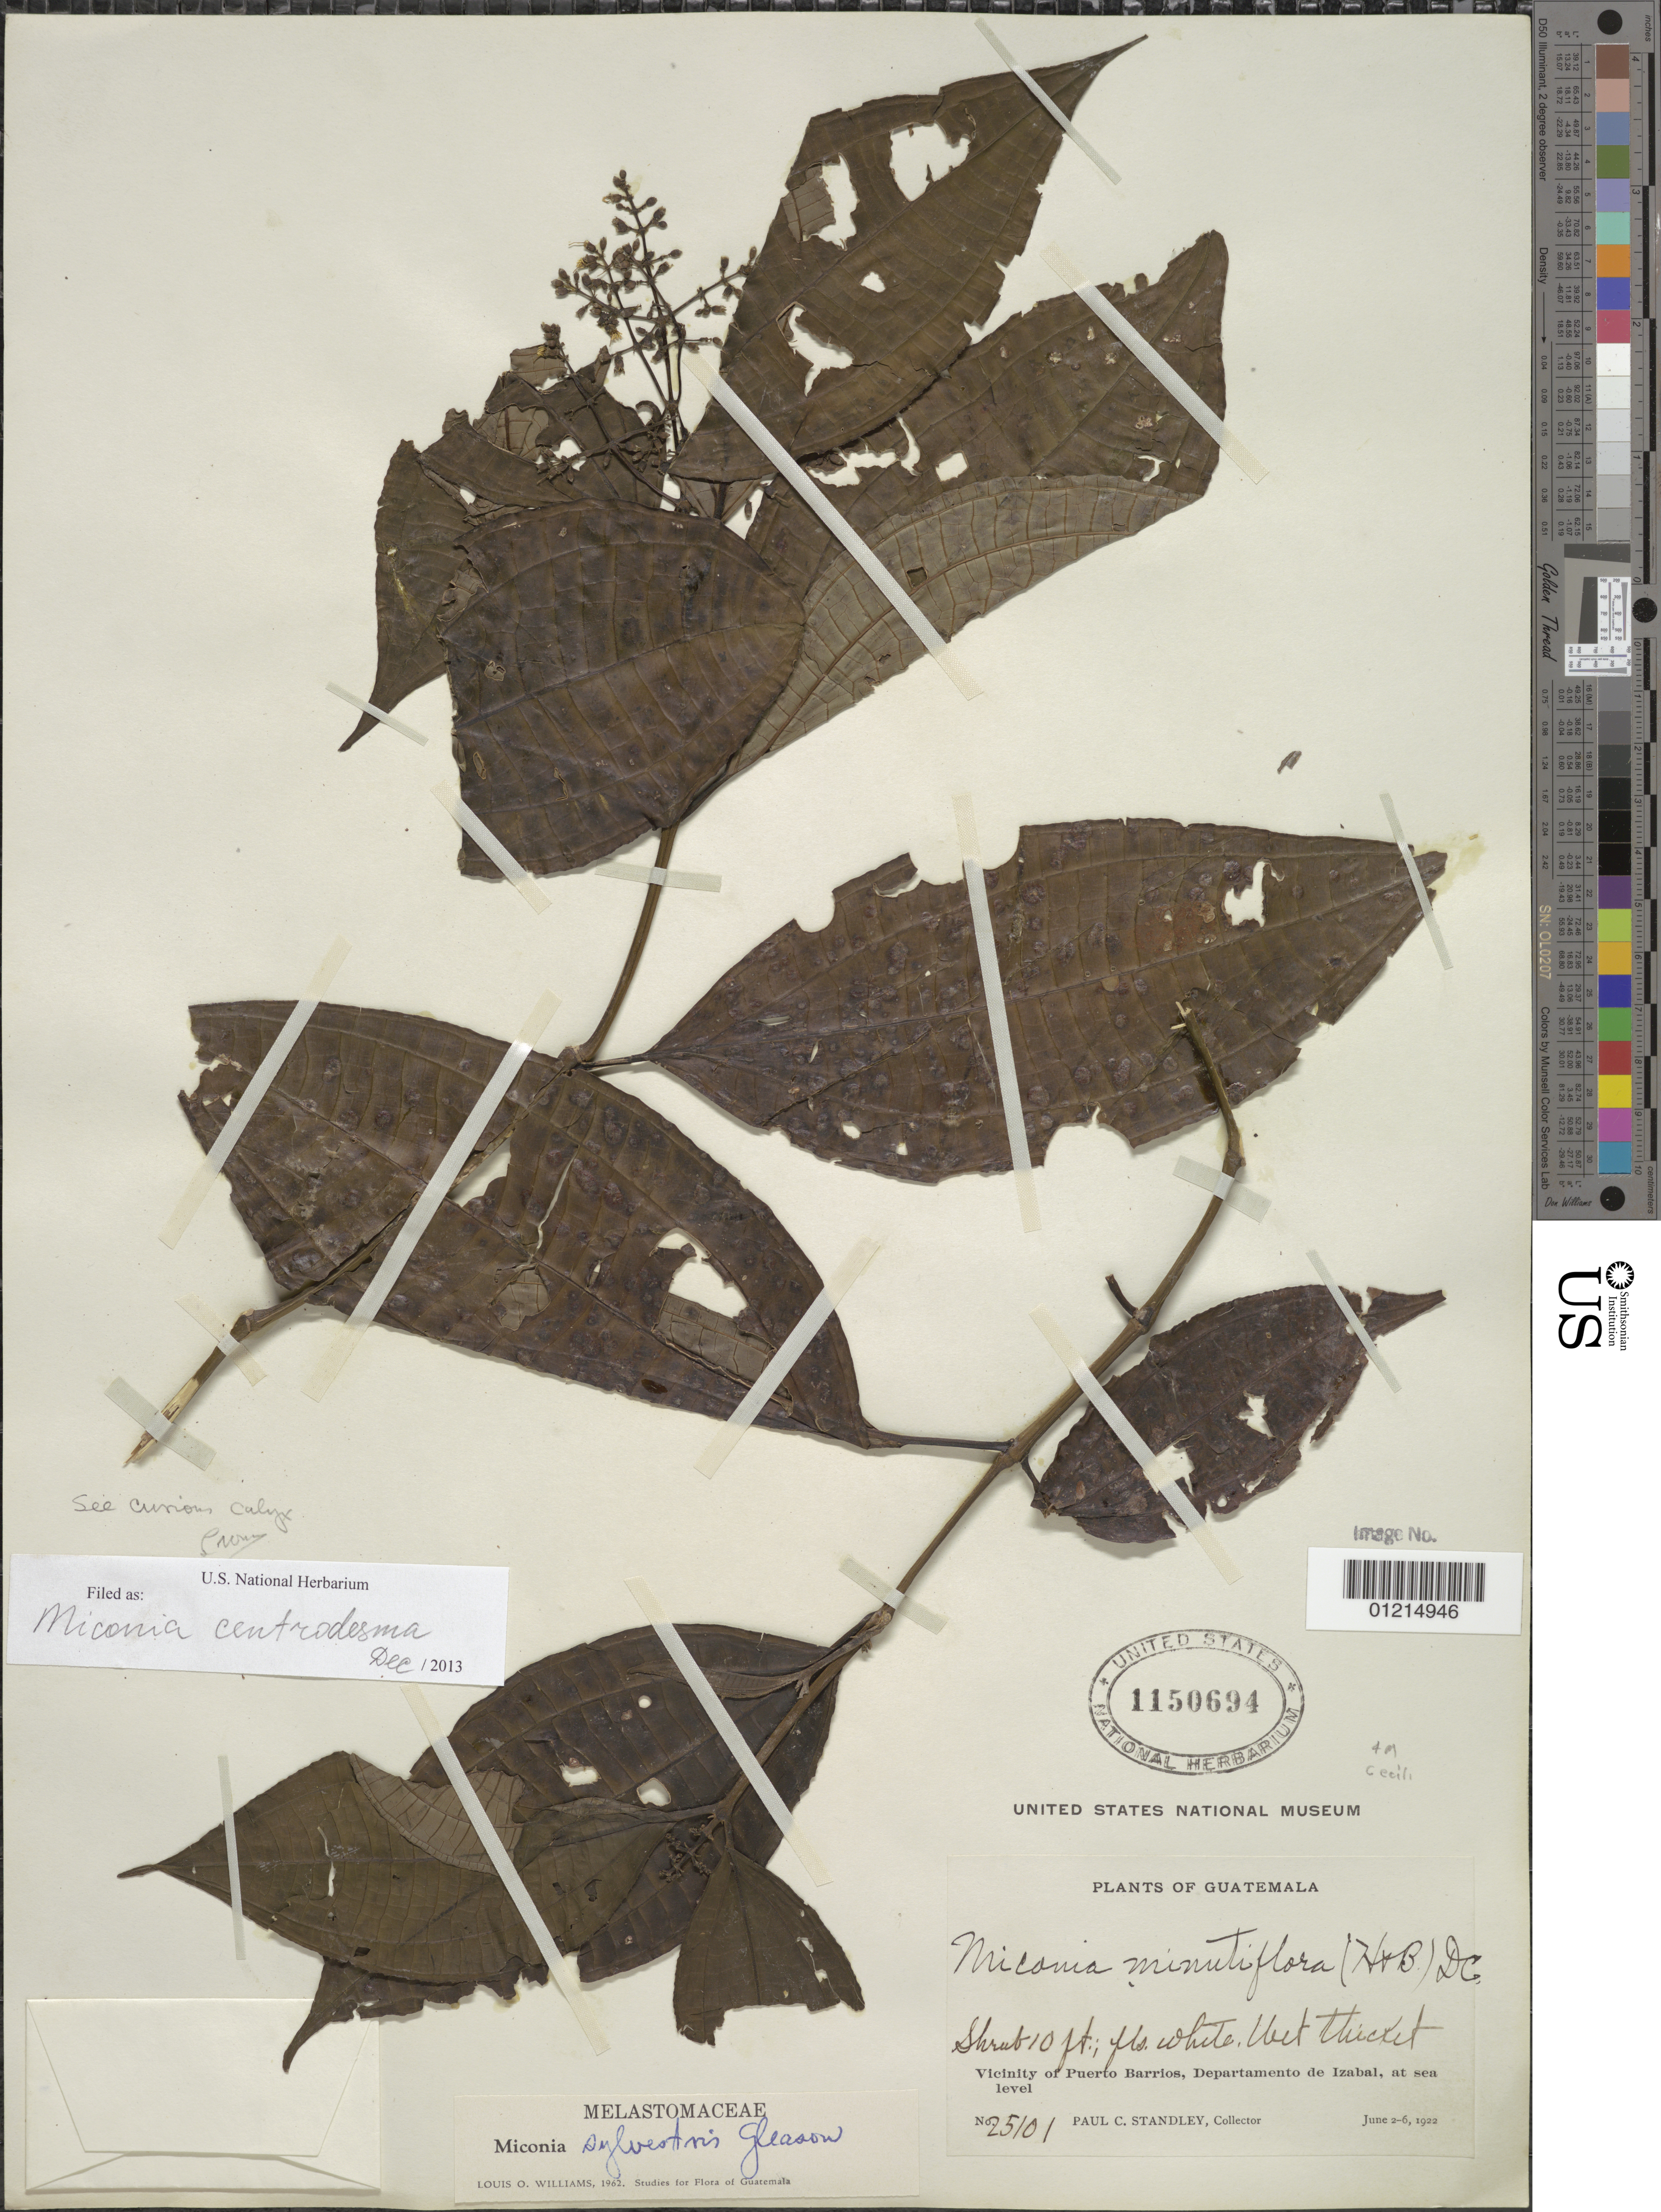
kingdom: Plantae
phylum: Tracheophyta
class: Magnoliopsida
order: Myrtales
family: Melastomataceae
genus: Miconia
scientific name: Miconia centrodesma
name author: Naudin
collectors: P. C. Standley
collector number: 25101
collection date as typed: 02 Jun 1922 to 06 Jun 1922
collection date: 1922-06-02/1922-06-06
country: Guatemala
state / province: Izabal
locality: Vicinity of Puerto Barrios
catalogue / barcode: US 1150694